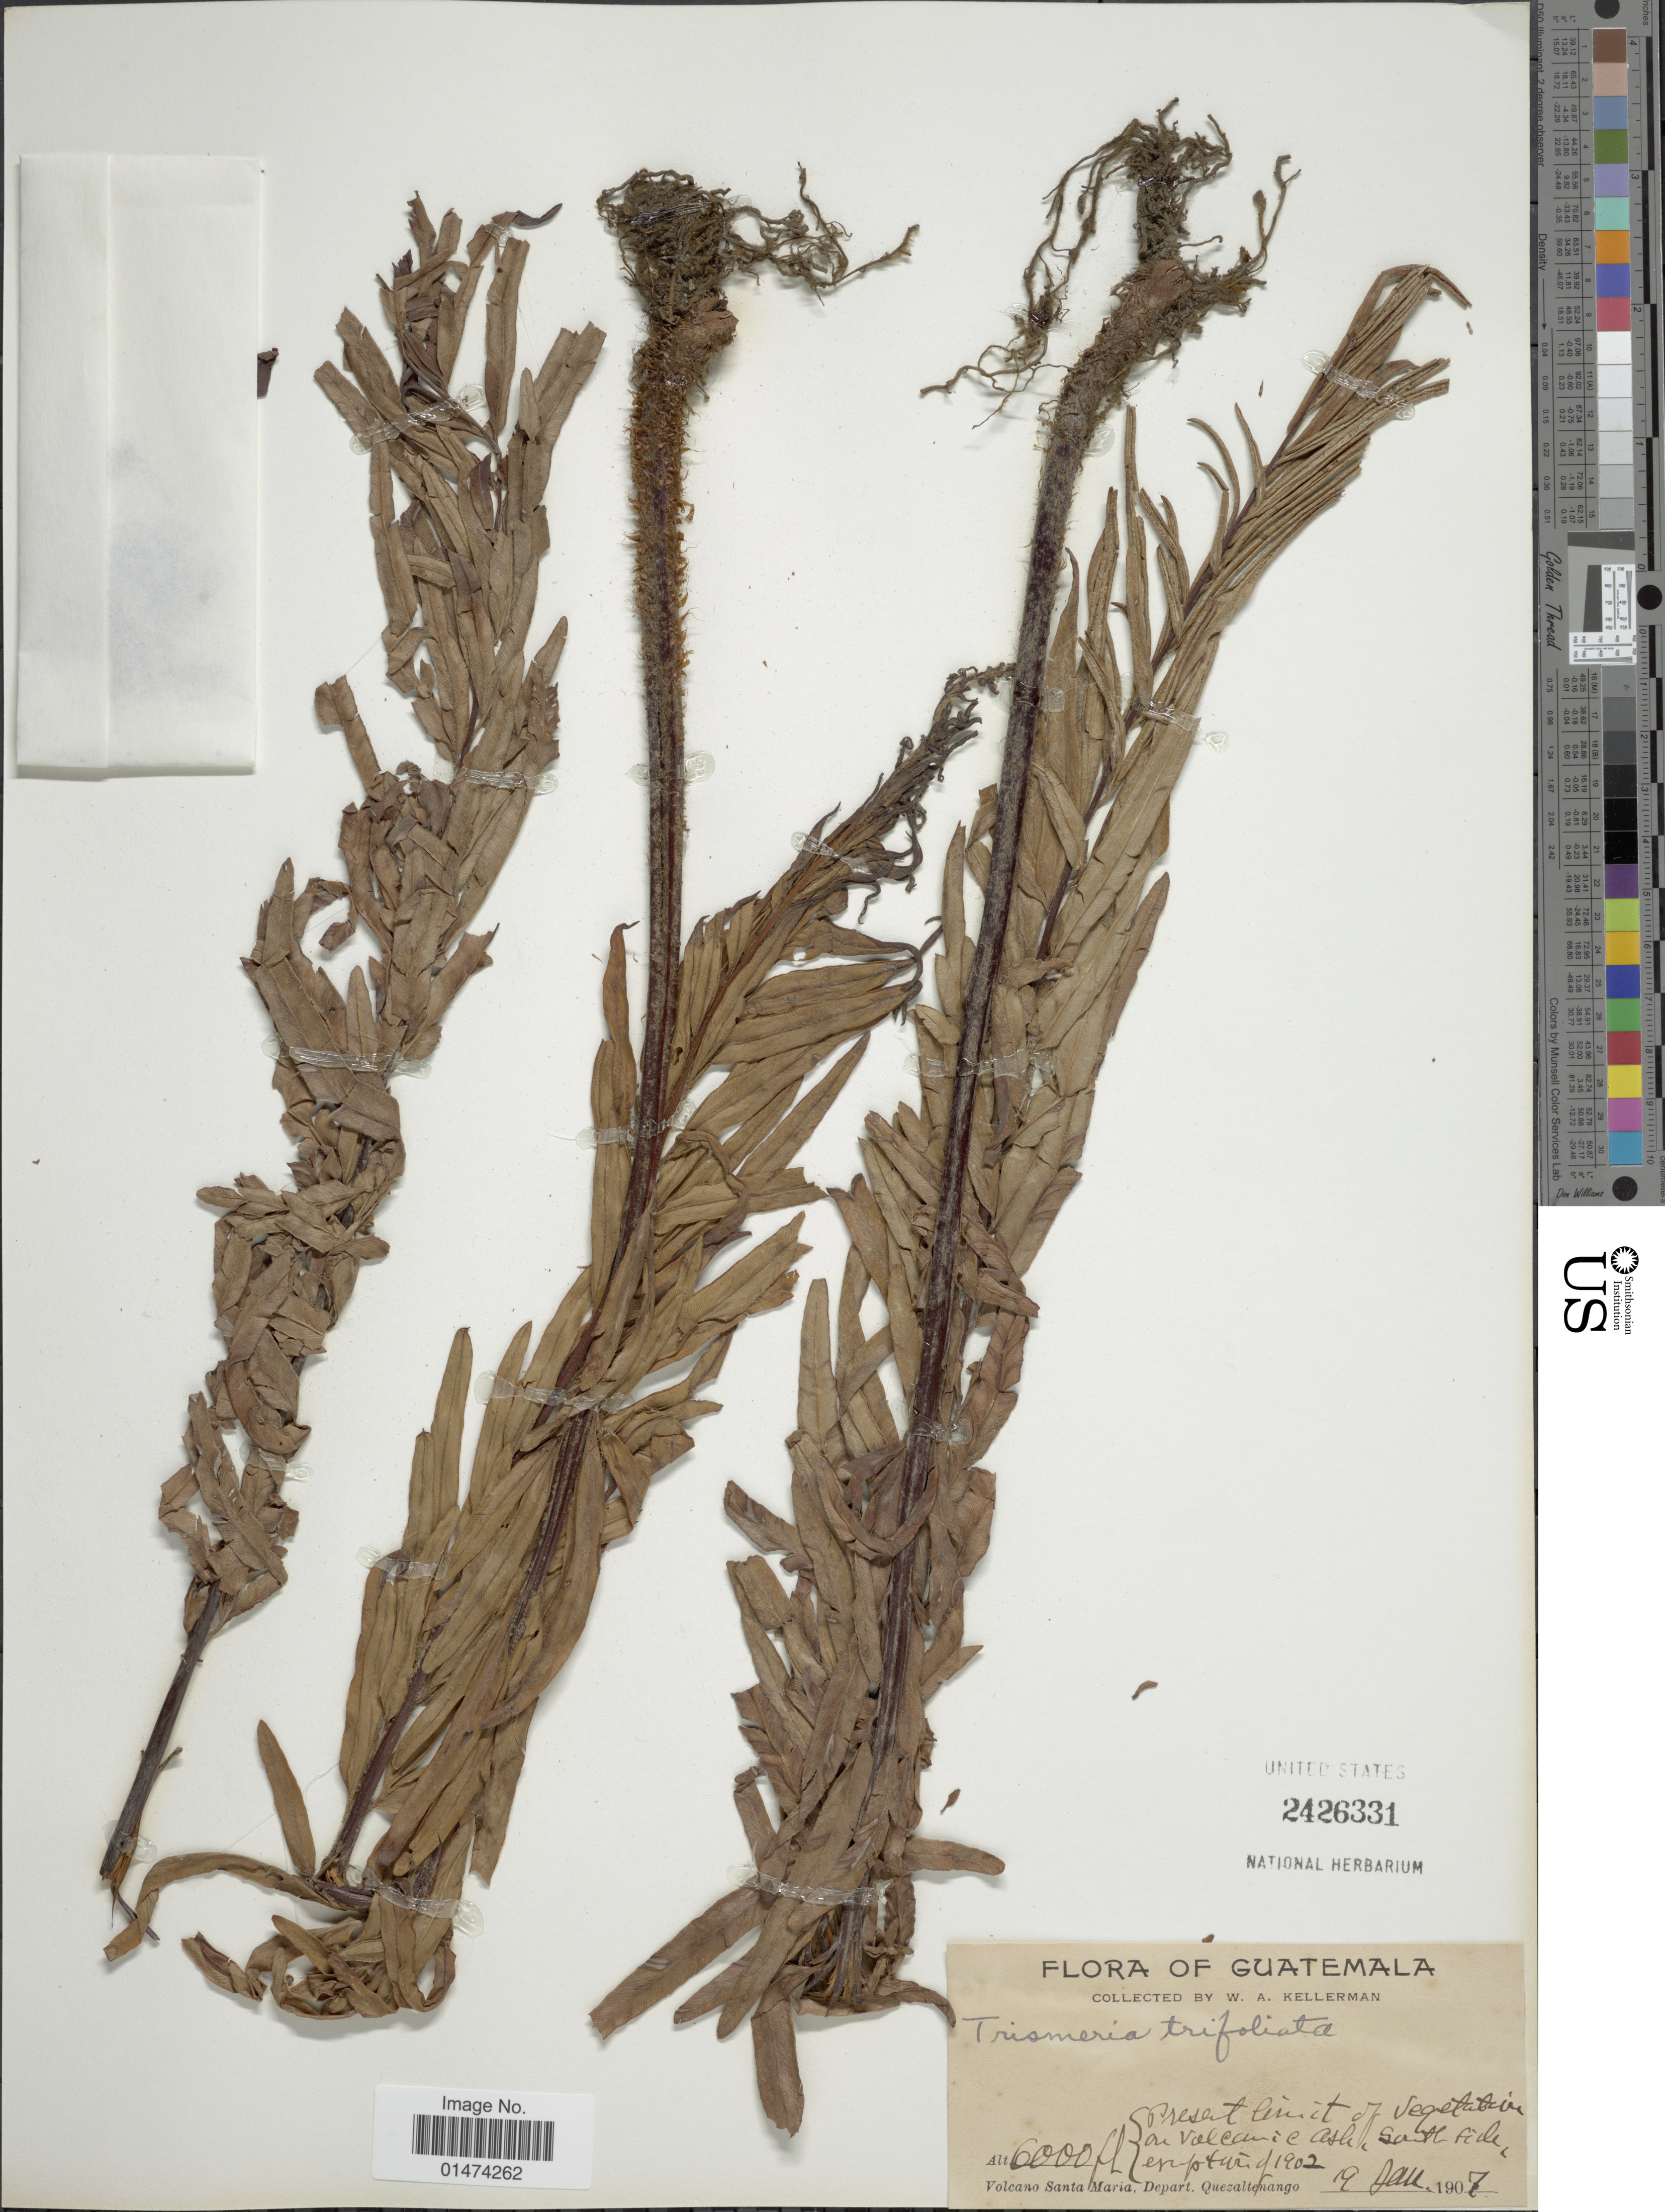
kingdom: Plantae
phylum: Tracheophyta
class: Polypodiopsida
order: Polypodiales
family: Pteridaceae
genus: Pityrogramma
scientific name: Pityrogramma trifoliata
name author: (L.) R.M. Tryon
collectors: W. Kellerman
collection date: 1907-01-19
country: Guatemala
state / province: Quetzaltenango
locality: Volcan Santa Maria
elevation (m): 1829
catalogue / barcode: US 2426331